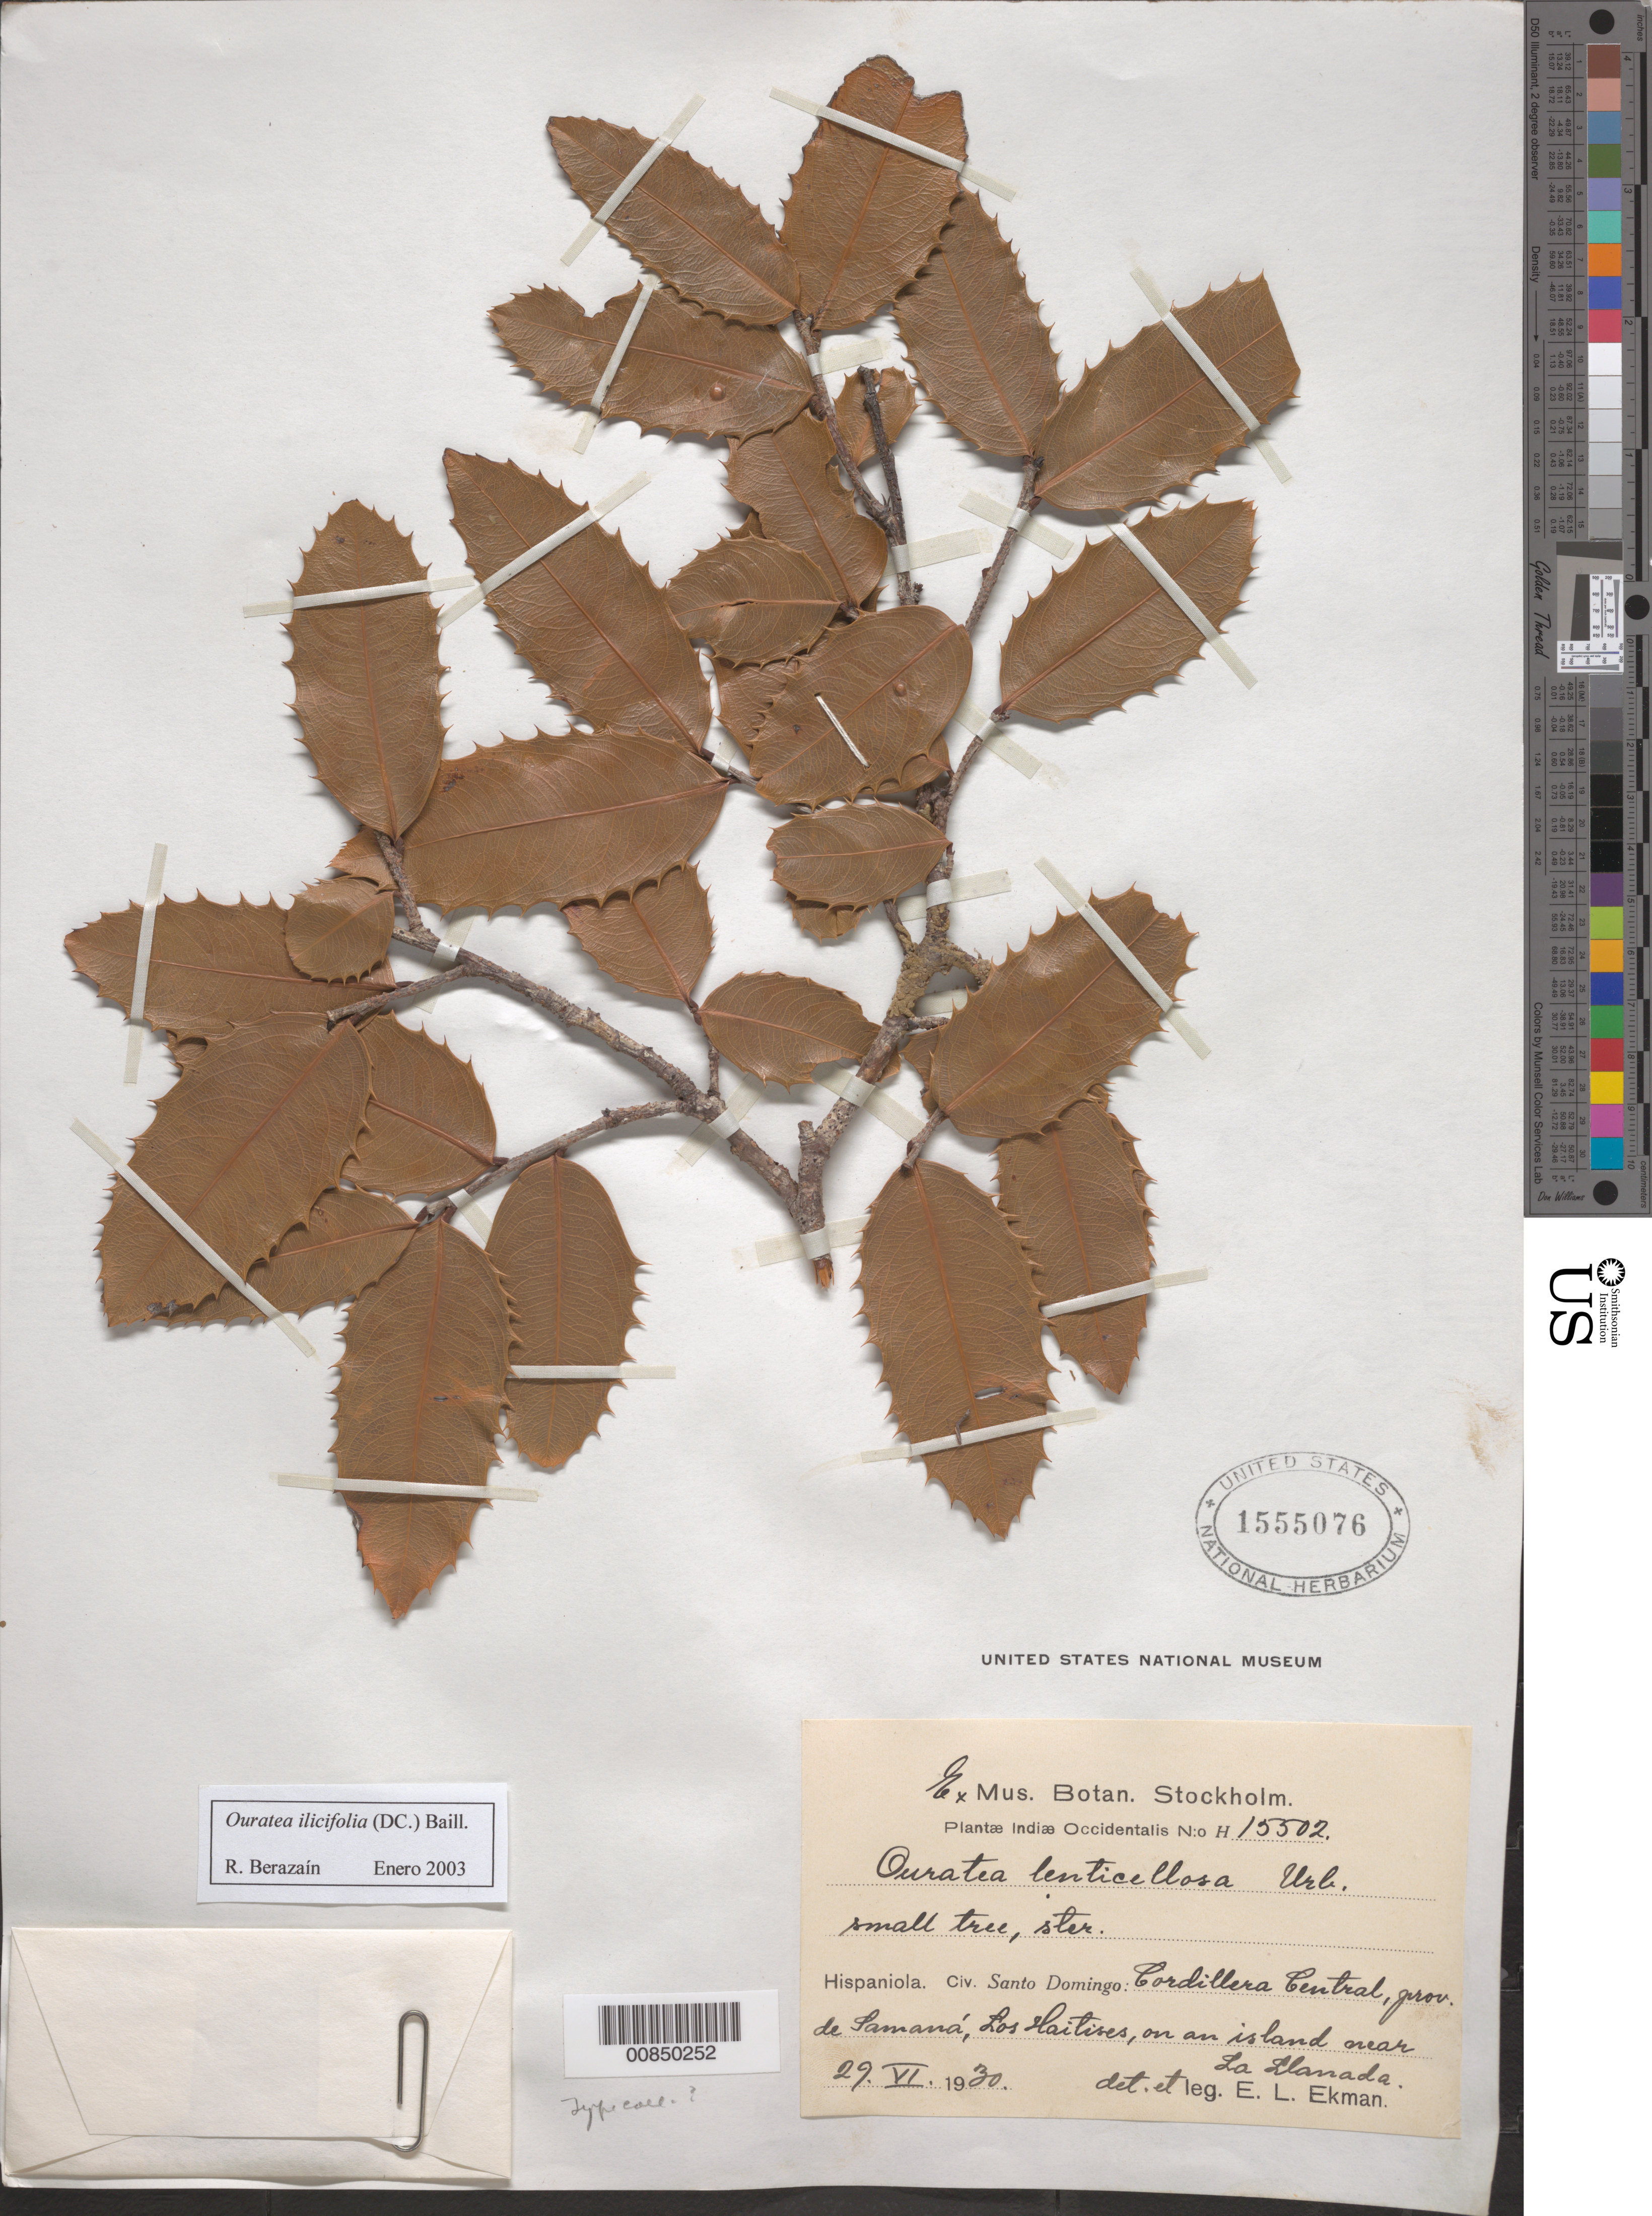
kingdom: Plantae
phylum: Tracheophyta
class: Magnoliopsida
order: Malpighiales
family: Ochnaceae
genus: Ouratea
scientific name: Ouratea ilicifolia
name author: (DC.) Baill.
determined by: Berazaín, R.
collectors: E. L. Ekman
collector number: H 15502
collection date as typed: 29 Jun 1930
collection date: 1930-06-29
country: Dominican Republic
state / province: Samana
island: Hispaniola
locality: Cordillera Central, Los Haitises, on an island near La Llamada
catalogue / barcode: US 1555076